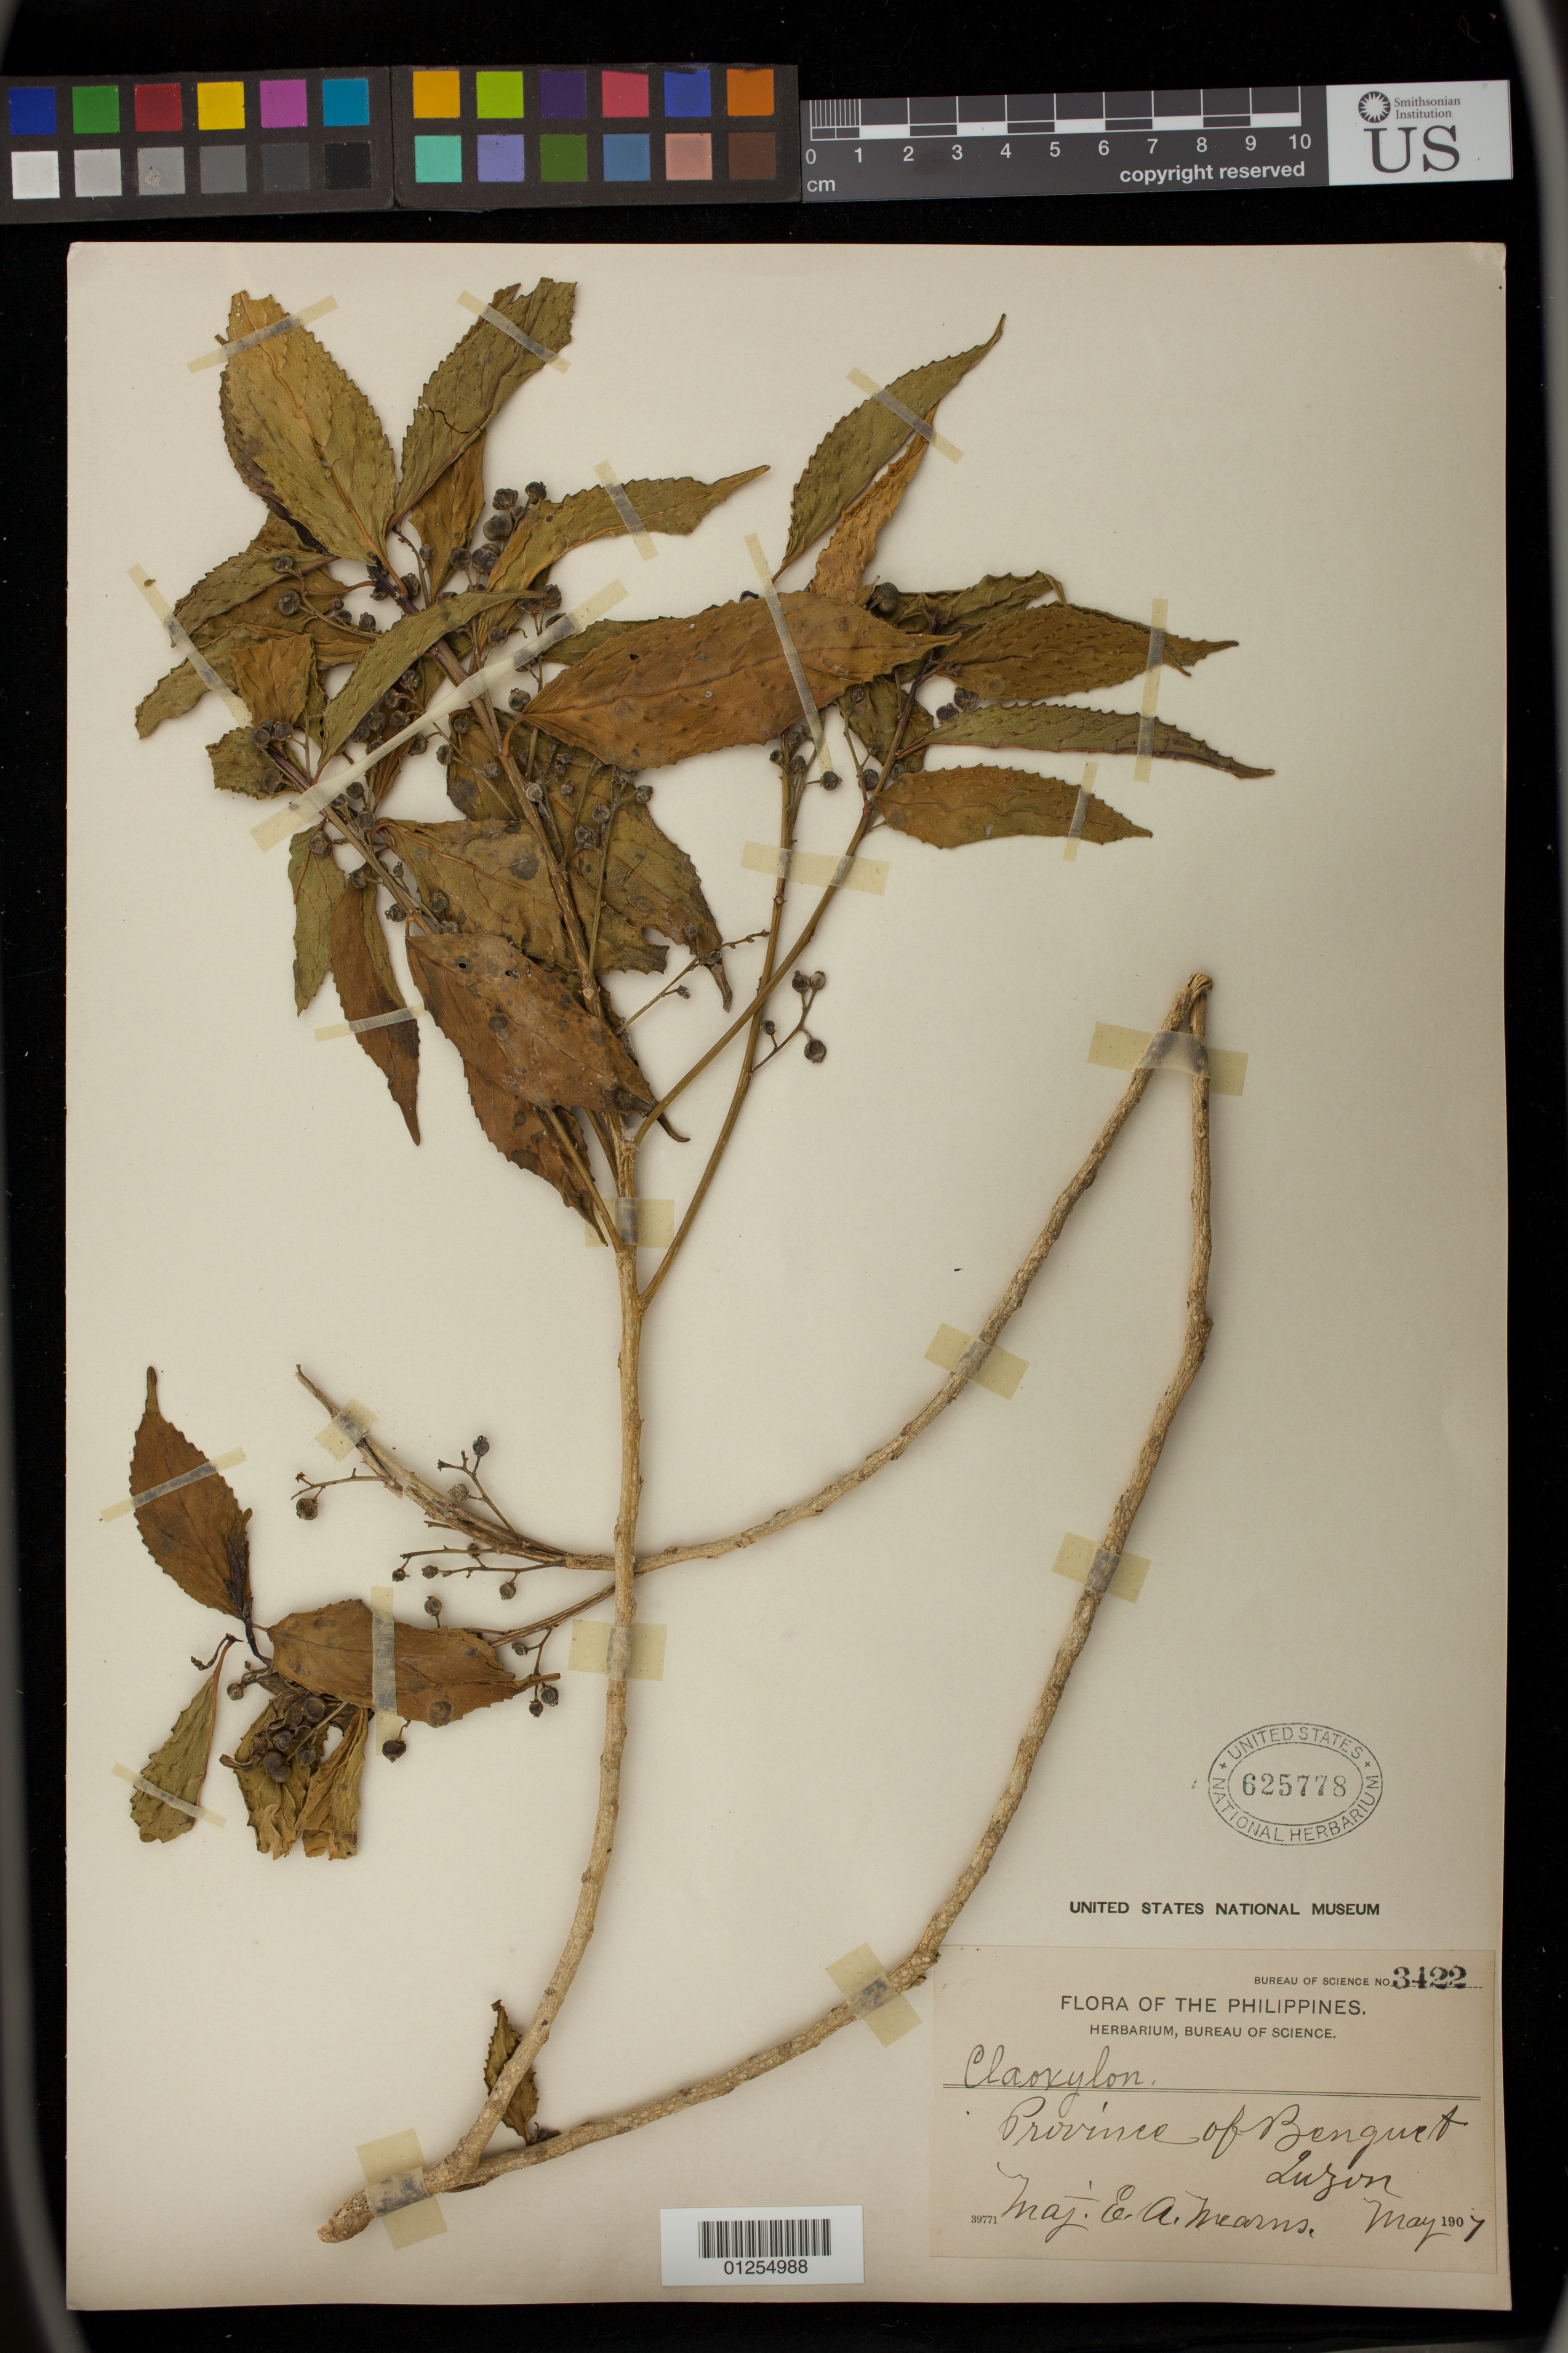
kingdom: Plantae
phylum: Tracheophyta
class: Magnoliopsida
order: Malpighiales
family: Euphorbiaceae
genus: Claoxylon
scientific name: Claoxylon sp.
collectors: E. A. Mearns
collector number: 3422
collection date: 1907-05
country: Philippines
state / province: Bicol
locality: Province of Benquet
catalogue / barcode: US 625778